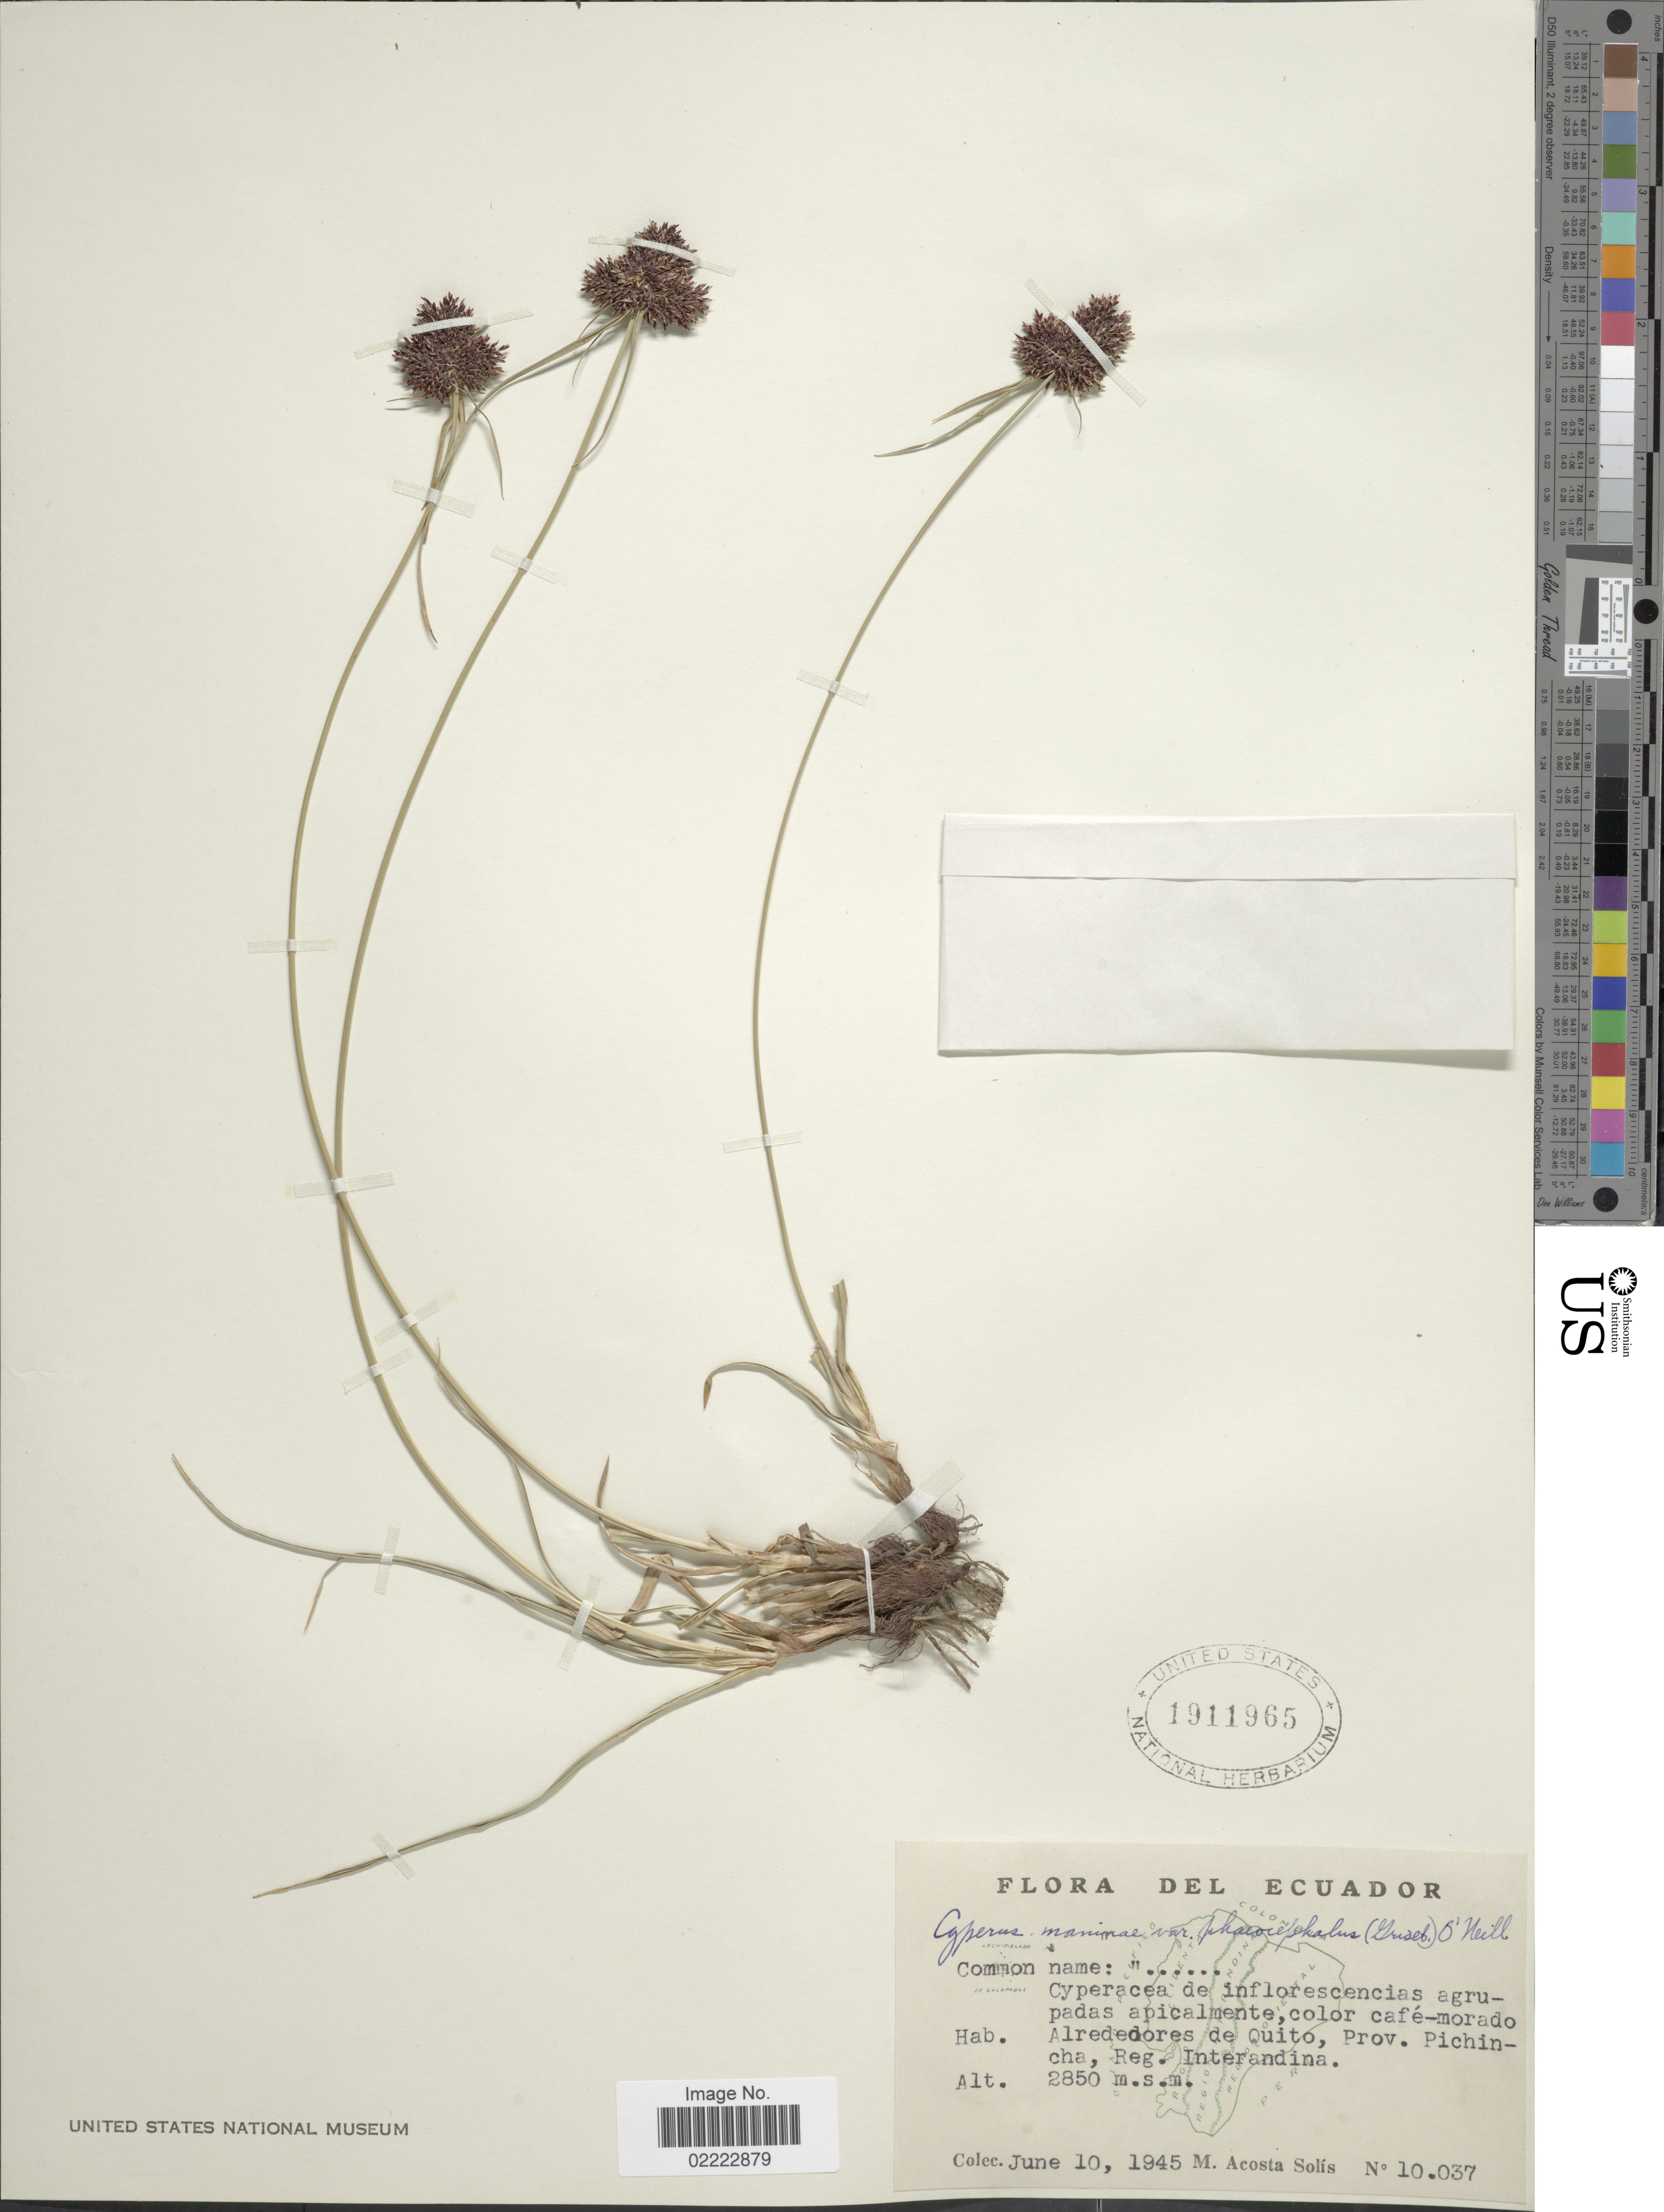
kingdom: Plantae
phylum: Tracheophyta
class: Liliopsida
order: Poales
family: Cyperaceae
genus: Cyperus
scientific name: Cyperus manimae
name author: Kunth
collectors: M. Acosta Solis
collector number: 10037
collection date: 1945-06-10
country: Ecuador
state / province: Pichincha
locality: Alrededores de Quito, Prov. Pichincha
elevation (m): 2850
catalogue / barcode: US 1911965